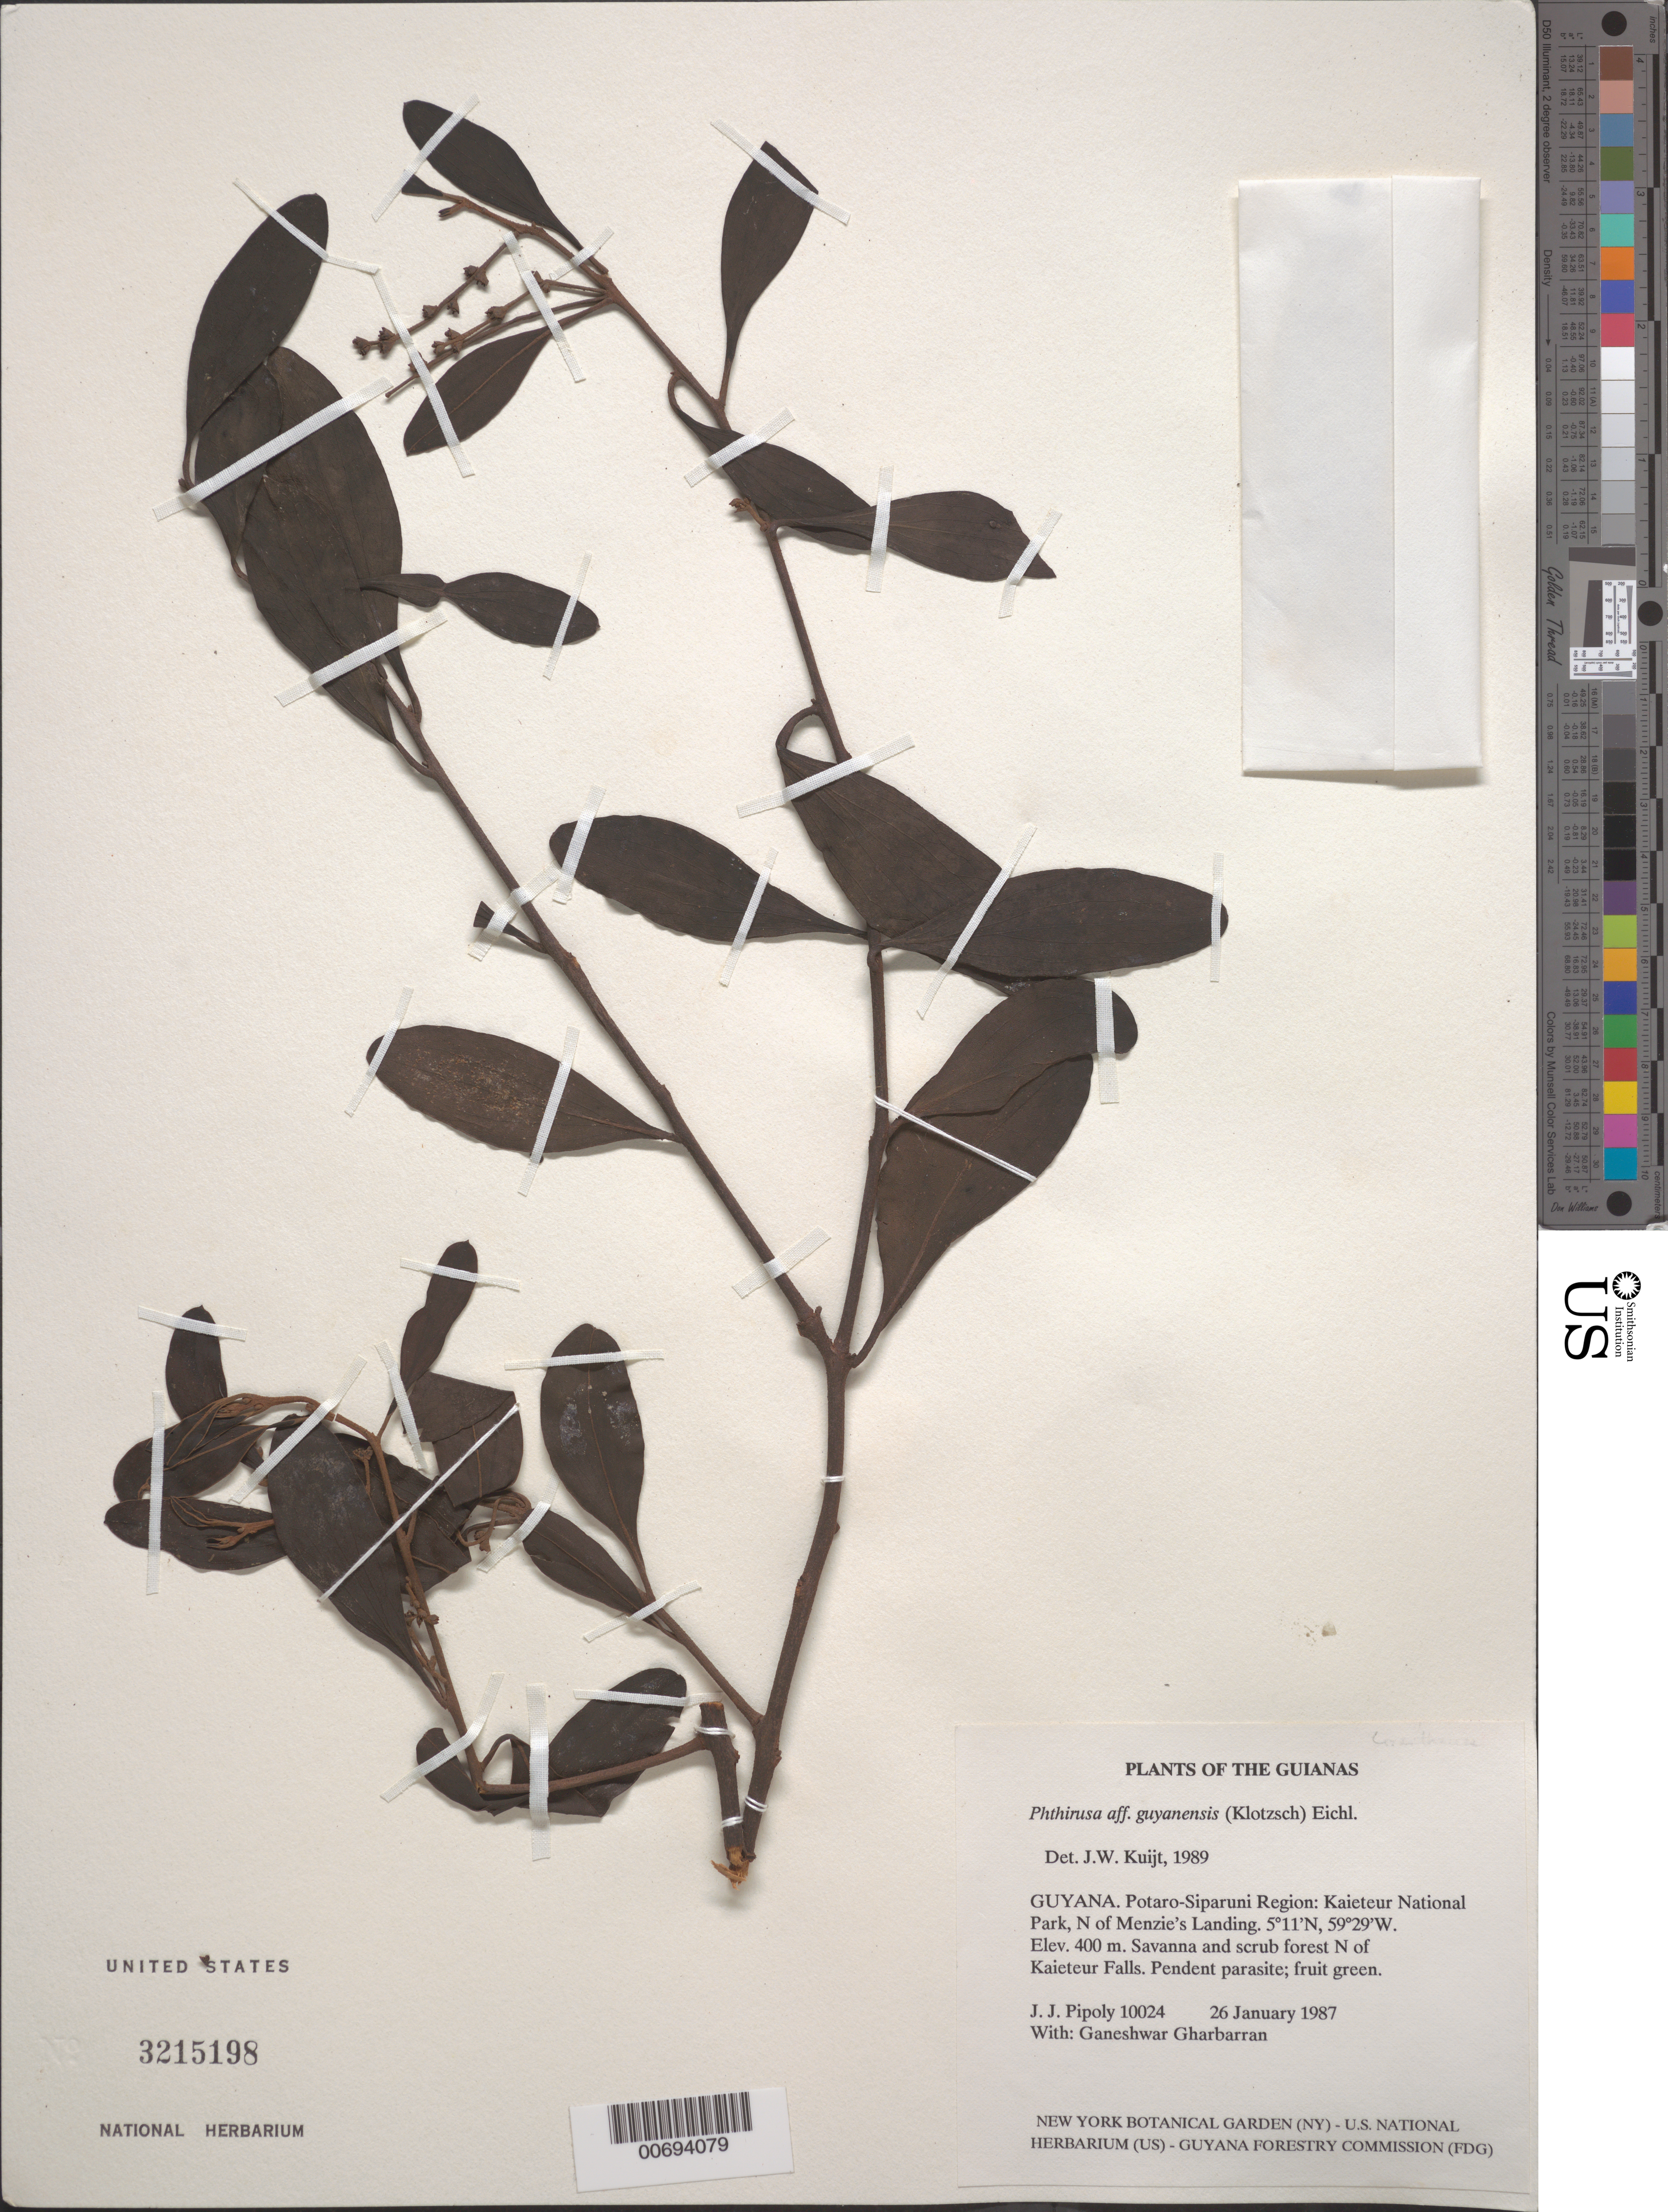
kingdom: Plantae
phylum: Tracheophyta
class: Magnoliopsida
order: Santalales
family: Loranthaceae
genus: Phthirusa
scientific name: Phthirusa guyanensis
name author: Eichler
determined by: Kuijt, Job, (CANADA)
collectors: J. J. Pipoly & G. Gharbarran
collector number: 10024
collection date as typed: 26 January 1987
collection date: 1987-01-26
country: Guyana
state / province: Potaro-Siparuni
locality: Kaieteur National Park; N of Menzie's Landing and Kaieteur Falls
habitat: Savanna and scrub forest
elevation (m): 400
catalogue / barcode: US 3215198